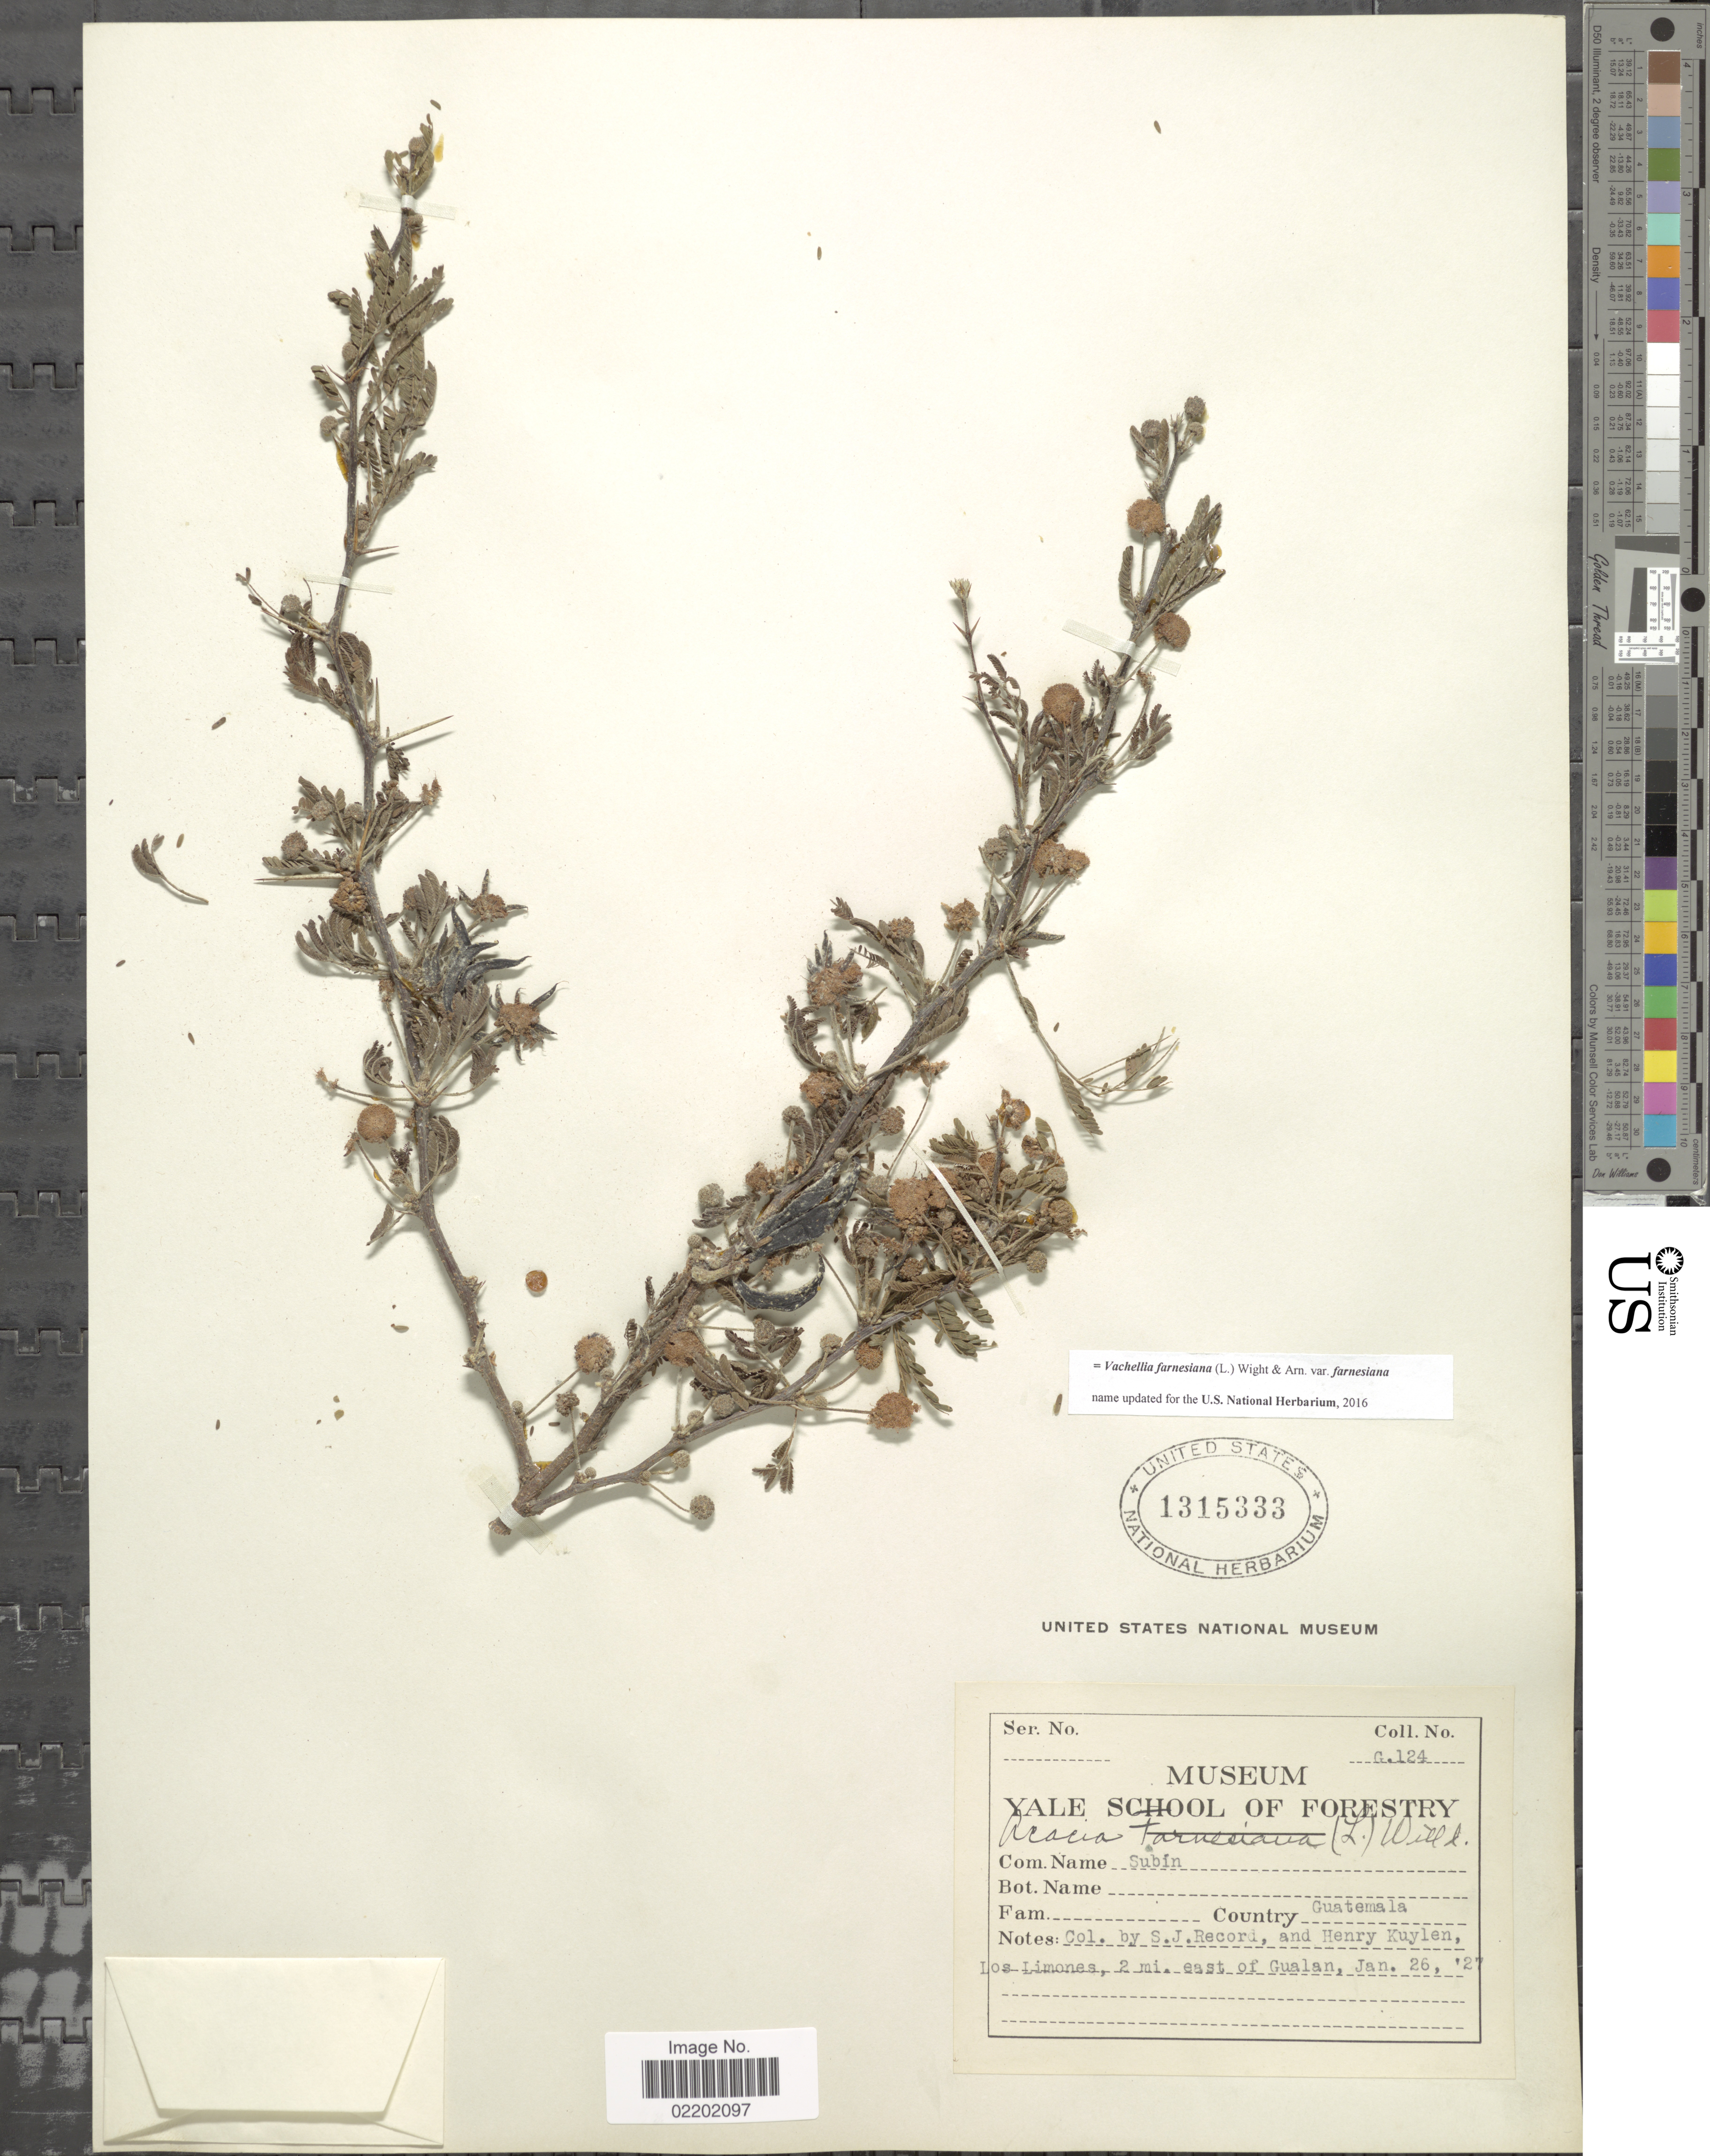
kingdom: Plantae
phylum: Tracheophyta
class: Magnoliopsida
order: Fabales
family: Fabaceae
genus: Vachellia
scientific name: Vachellia farnesiana var. farnesiana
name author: (L.) Wight & Arn.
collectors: S. J. Record & H. Kuylen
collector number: G.124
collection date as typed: Transcribed d/m/y: 26/1/27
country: Guatemala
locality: Los Limones, 2 mi east of Gualan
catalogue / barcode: US 1315333